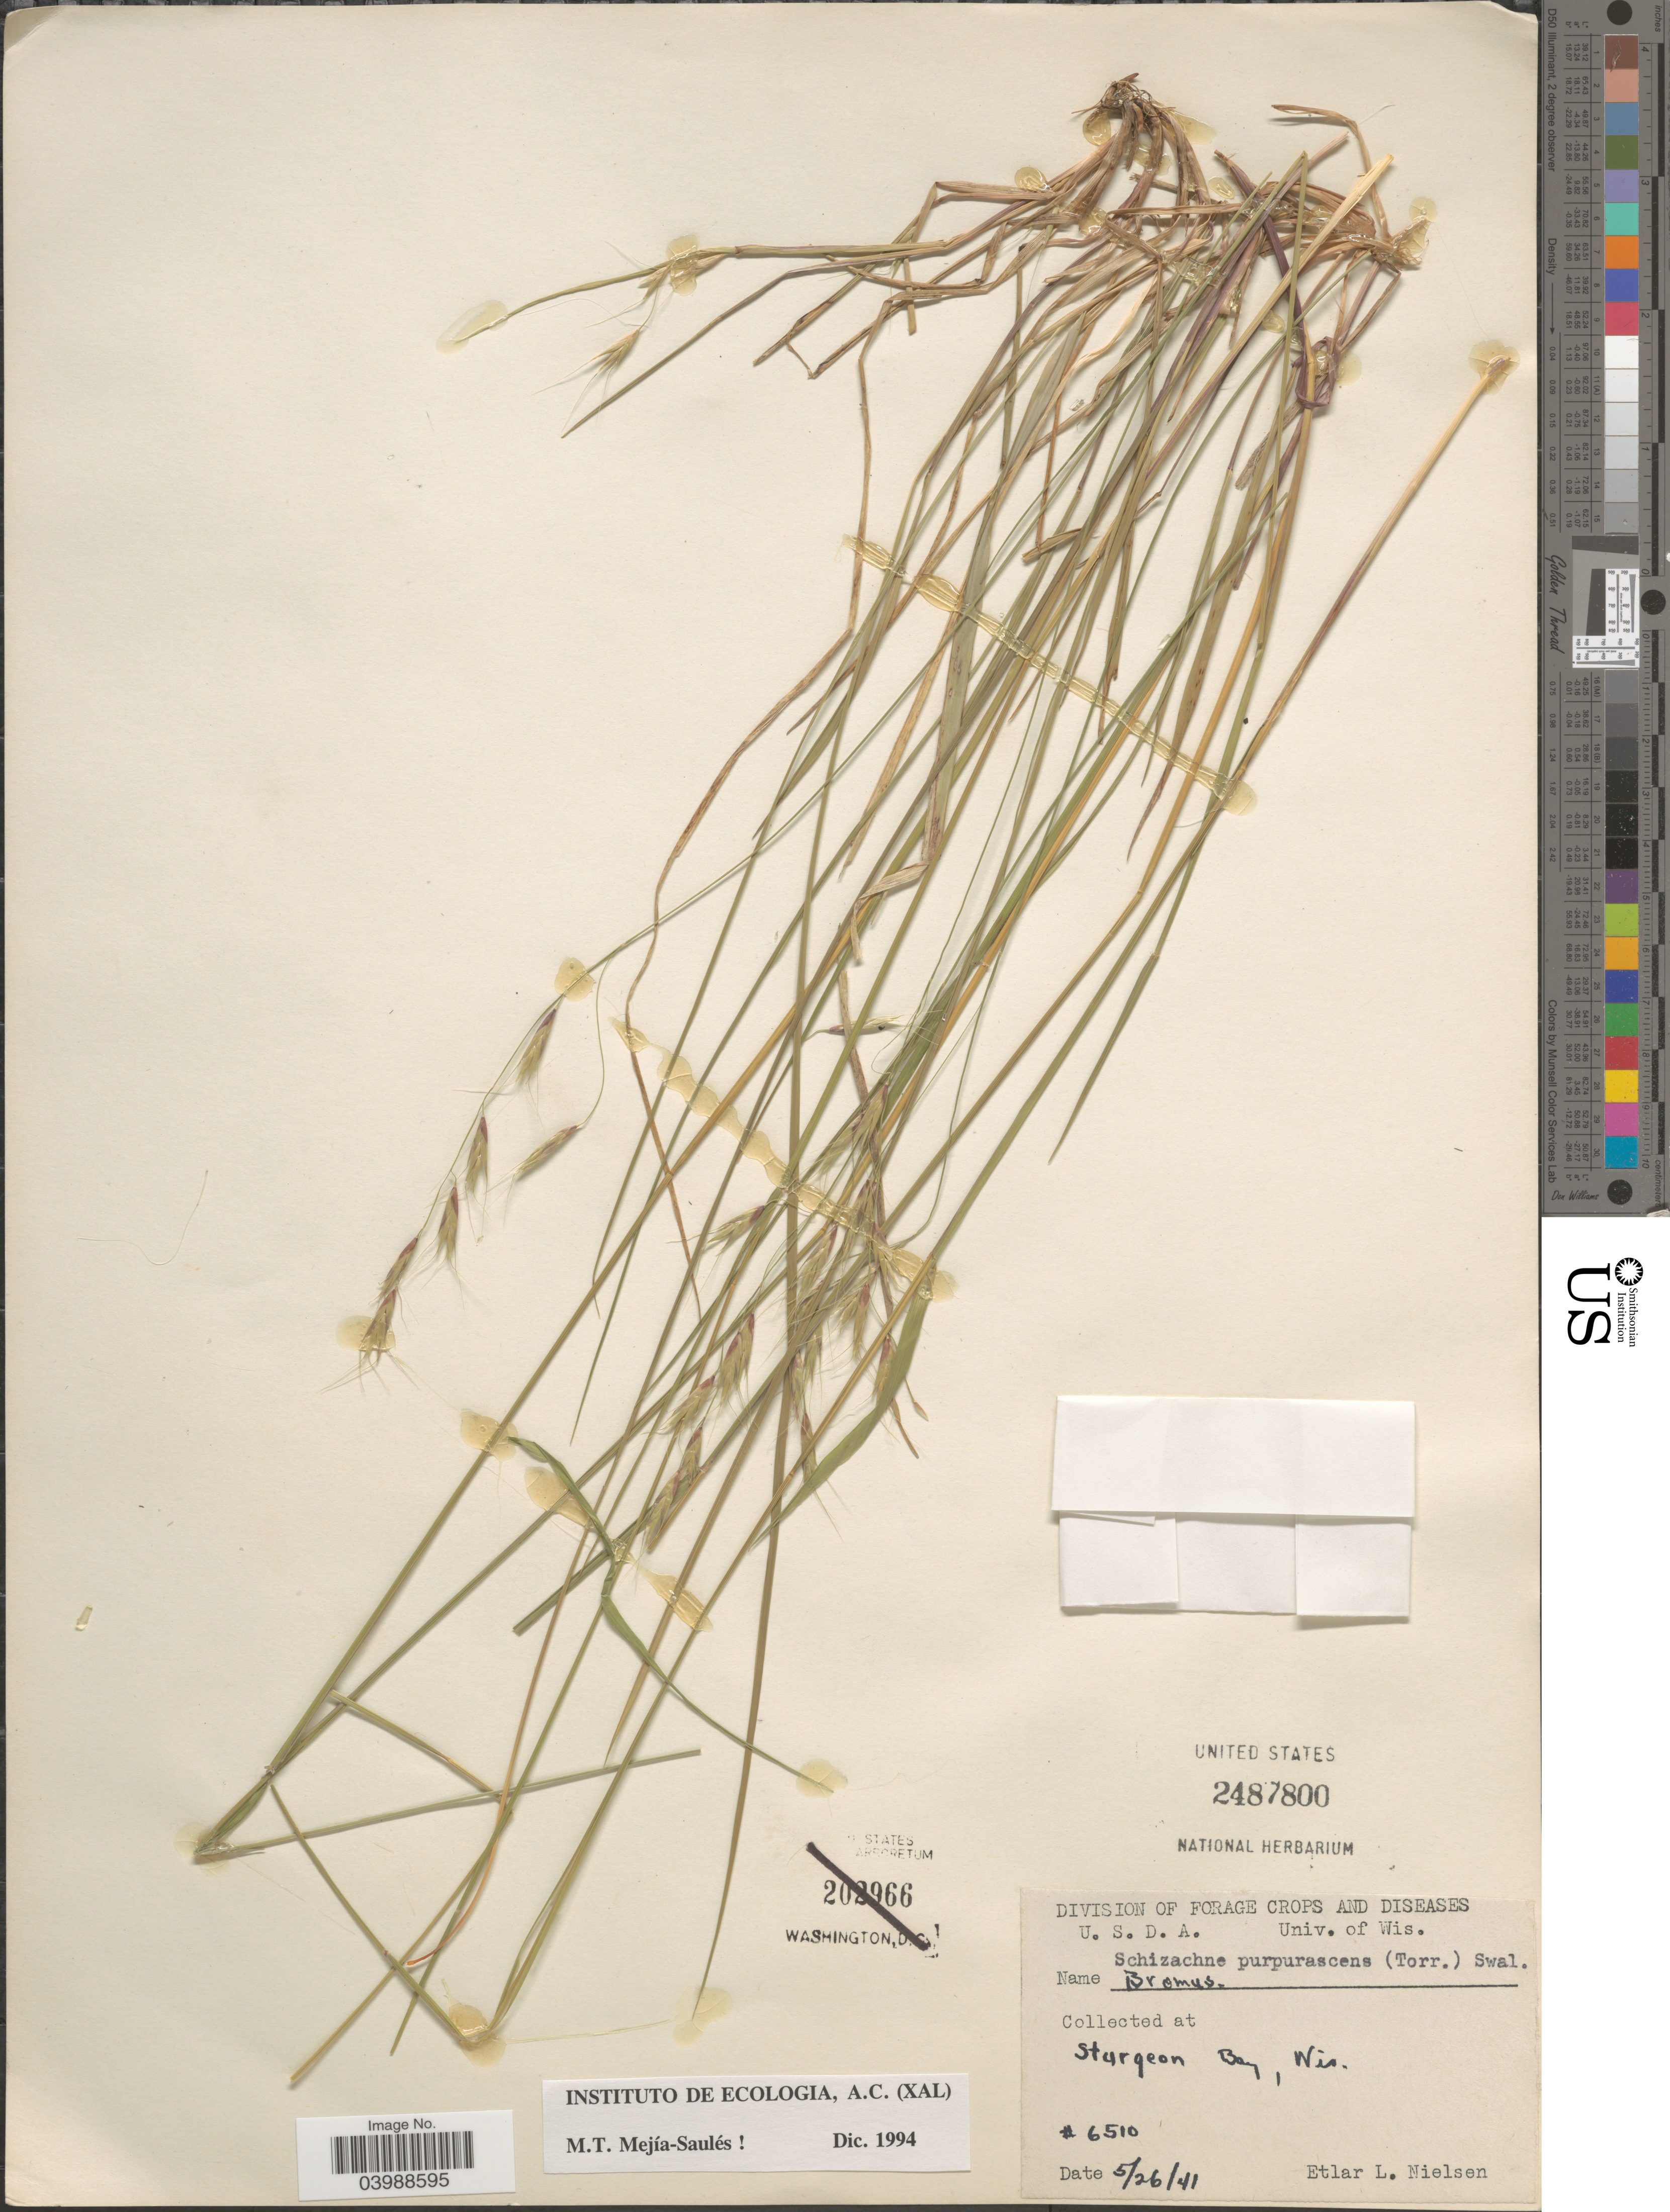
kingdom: Plantae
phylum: Tracheophyta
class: Liliopsida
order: Poales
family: Poaceae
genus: Schizachne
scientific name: Schizachne purpurascens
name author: (Torr.) Swallen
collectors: E. L. Nielsen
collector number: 6510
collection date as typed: Transcribed d/m/y: 26/5/41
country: United States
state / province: Wisconsin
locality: Sturgeon Bay.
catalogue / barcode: US 2487800